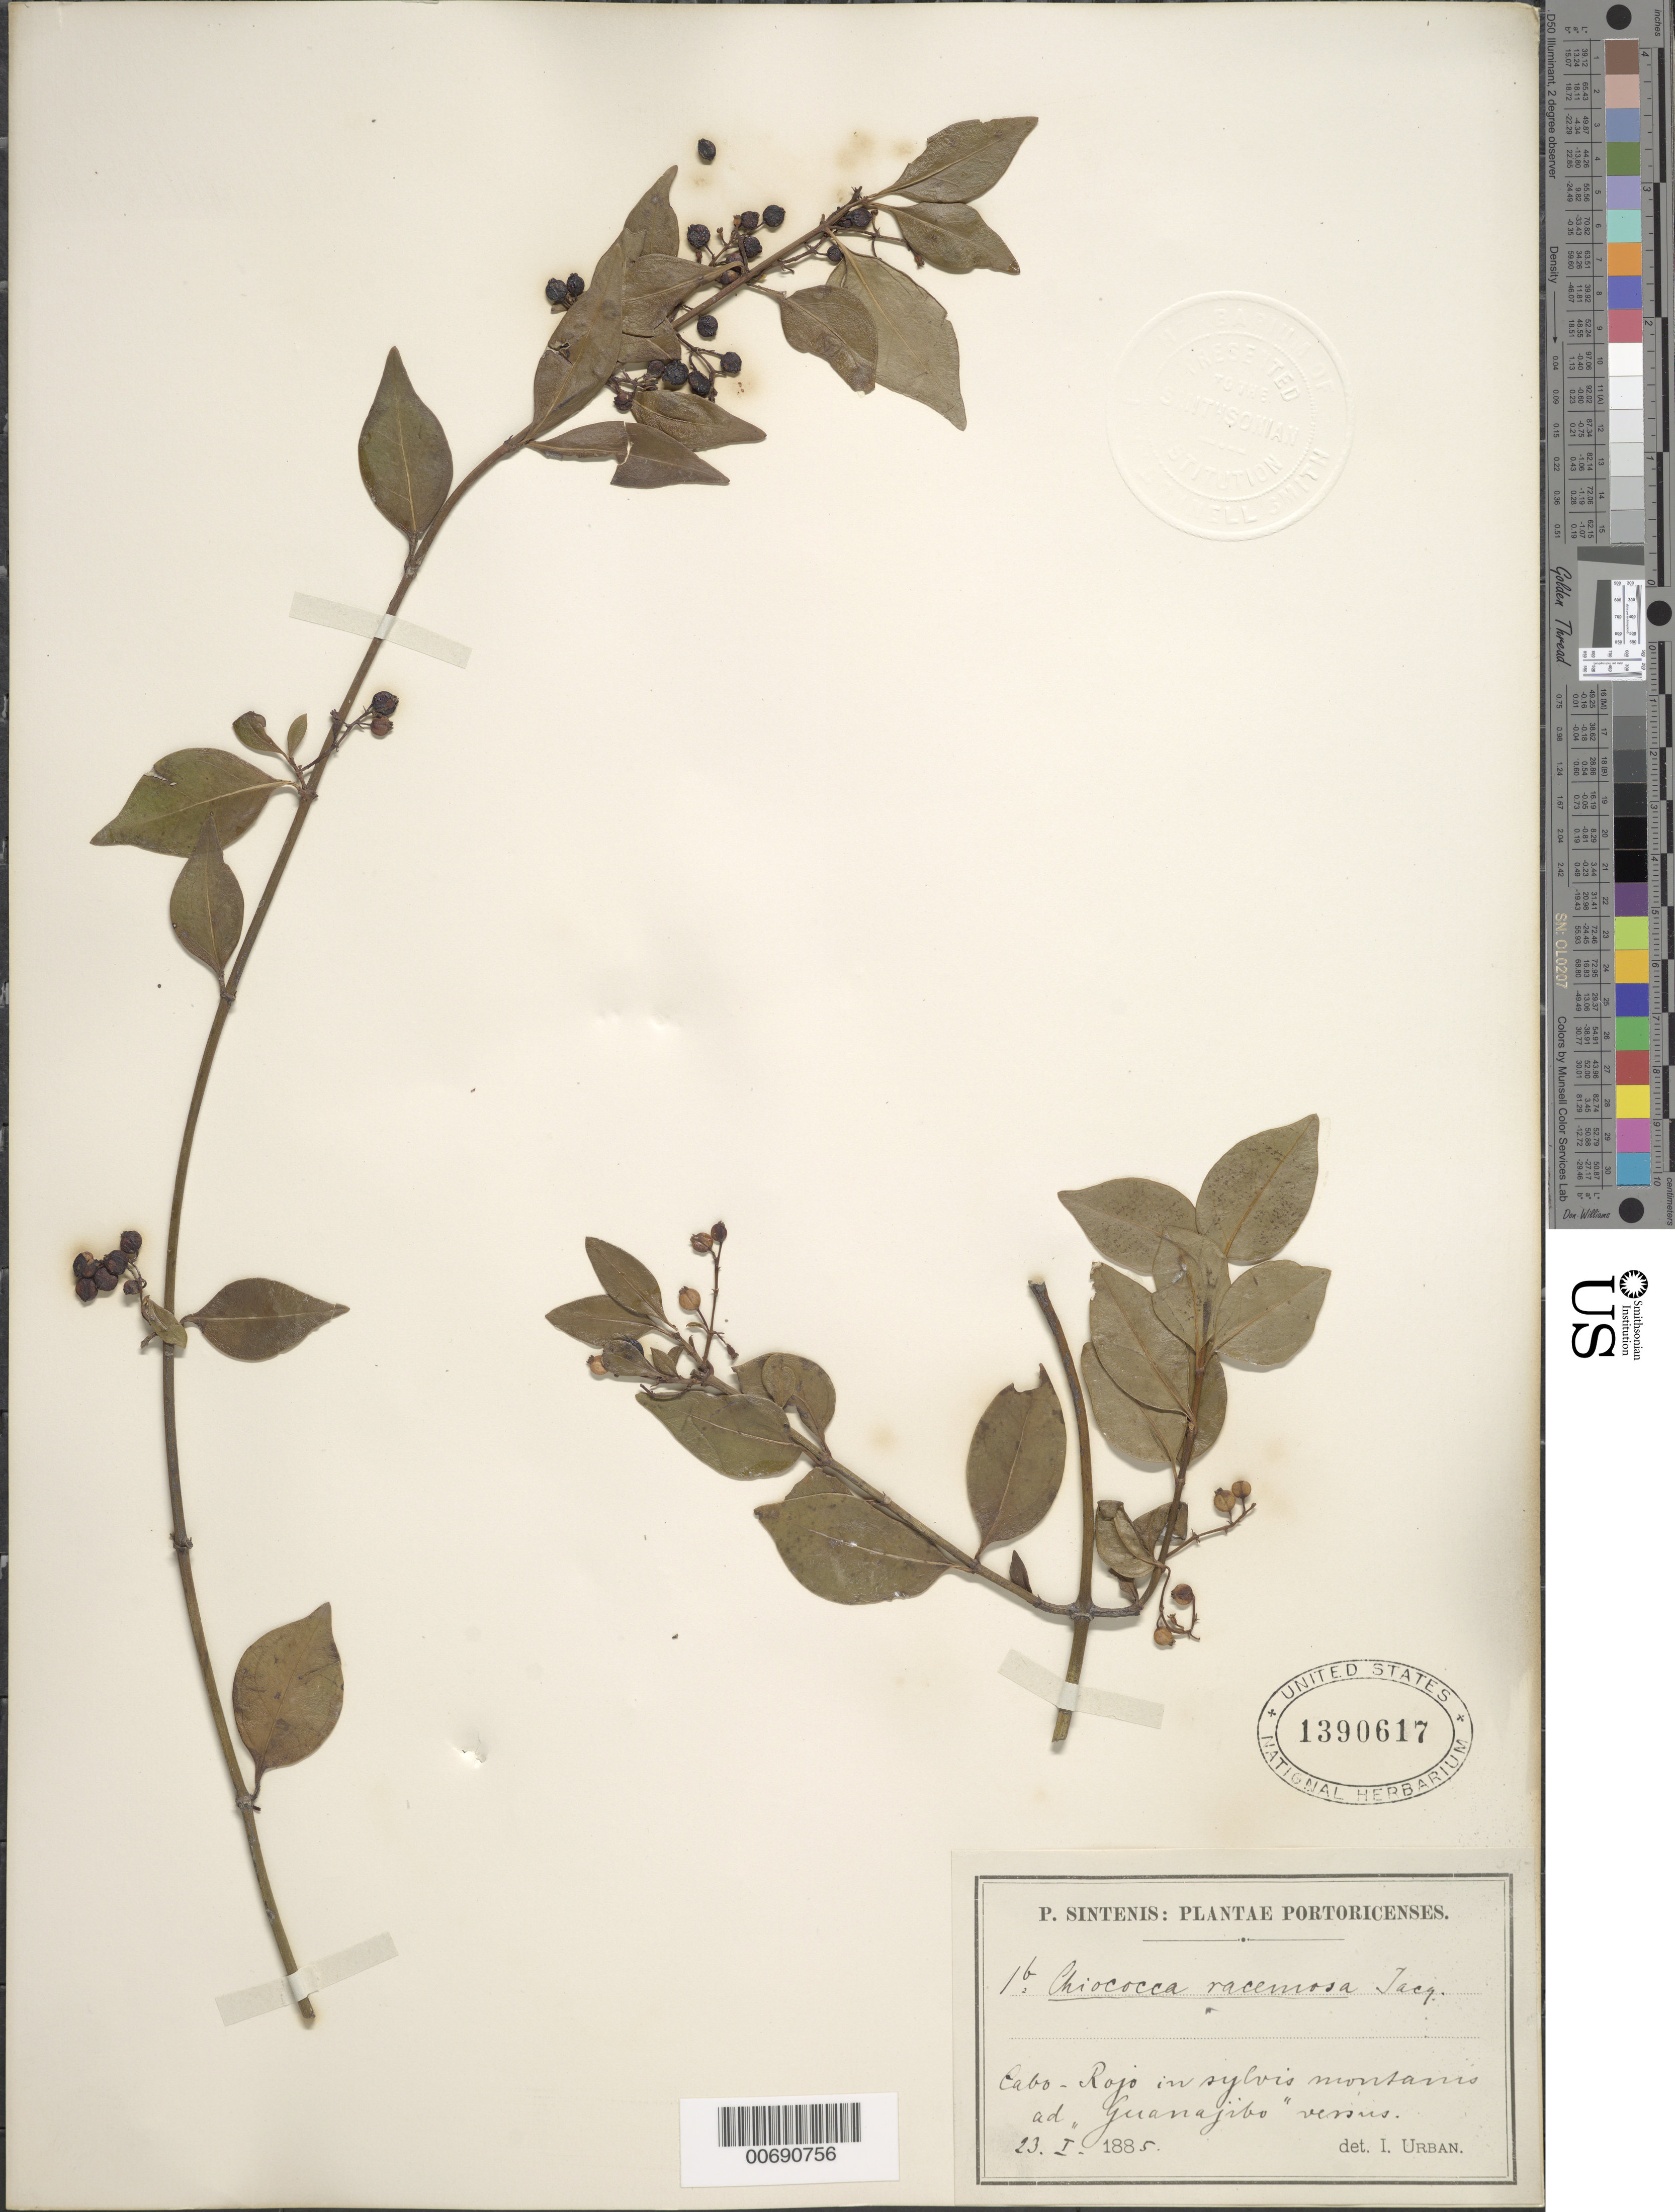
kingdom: Plantae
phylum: Tracheophyta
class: Magnoliopsida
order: Gentianales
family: Rubiaceae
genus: Chiococca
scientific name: Chiococca alba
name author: (L.) Hitchc.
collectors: P. Sintenis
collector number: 1 b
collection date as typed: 23 Jan 1885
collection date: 1885-01-23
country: Puerto Rico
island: Greater Antilles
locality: Cabo Rojo. In sylvis montanis ad "Guanajibo" versus.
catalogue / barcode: US 1390617